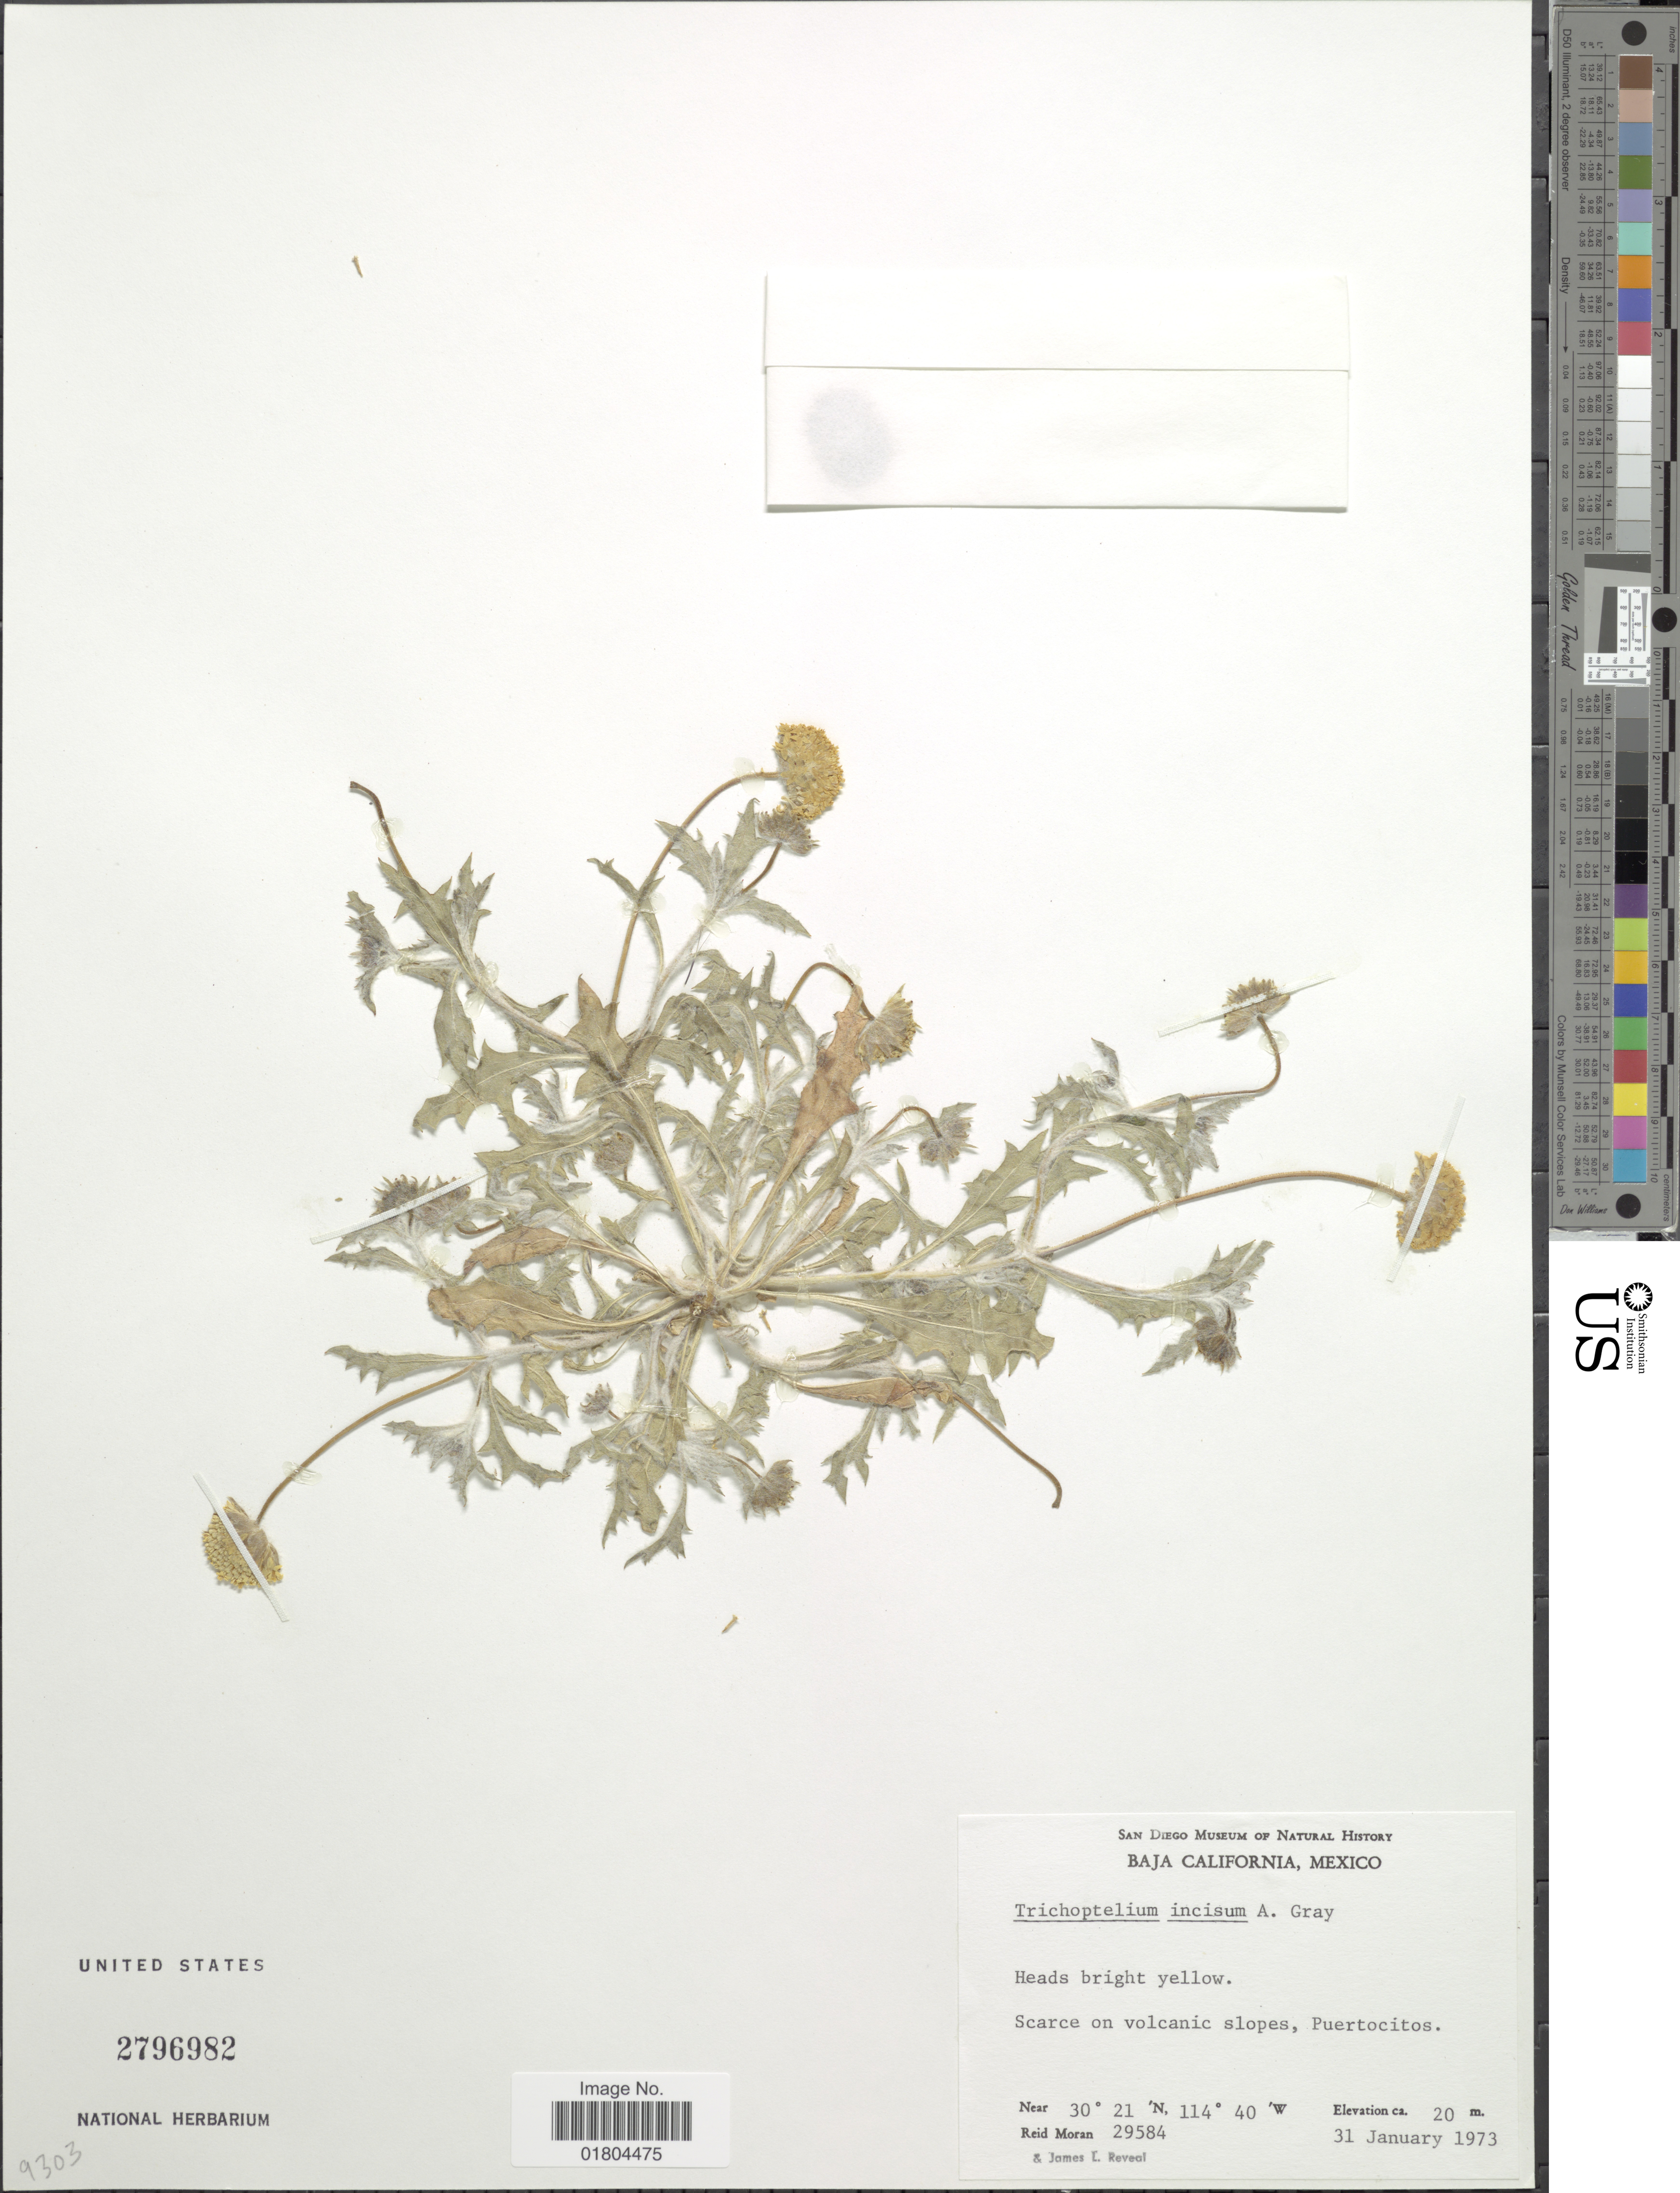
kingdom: Plantae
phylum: Tracheophyta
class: Magnoliopsida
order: Asterales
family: Asteraceae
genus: Trichoptilium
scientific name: Trichoptilium incisum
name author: (A. Gray) A. Gray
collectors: R. V. Moran & J. L. Reveal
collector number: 29584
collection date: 1973-01-31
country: Mexico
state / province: Baja California Sur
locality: Scarce on volcanic slopes, Puertocitos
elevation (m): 20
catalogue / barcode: US 2796982